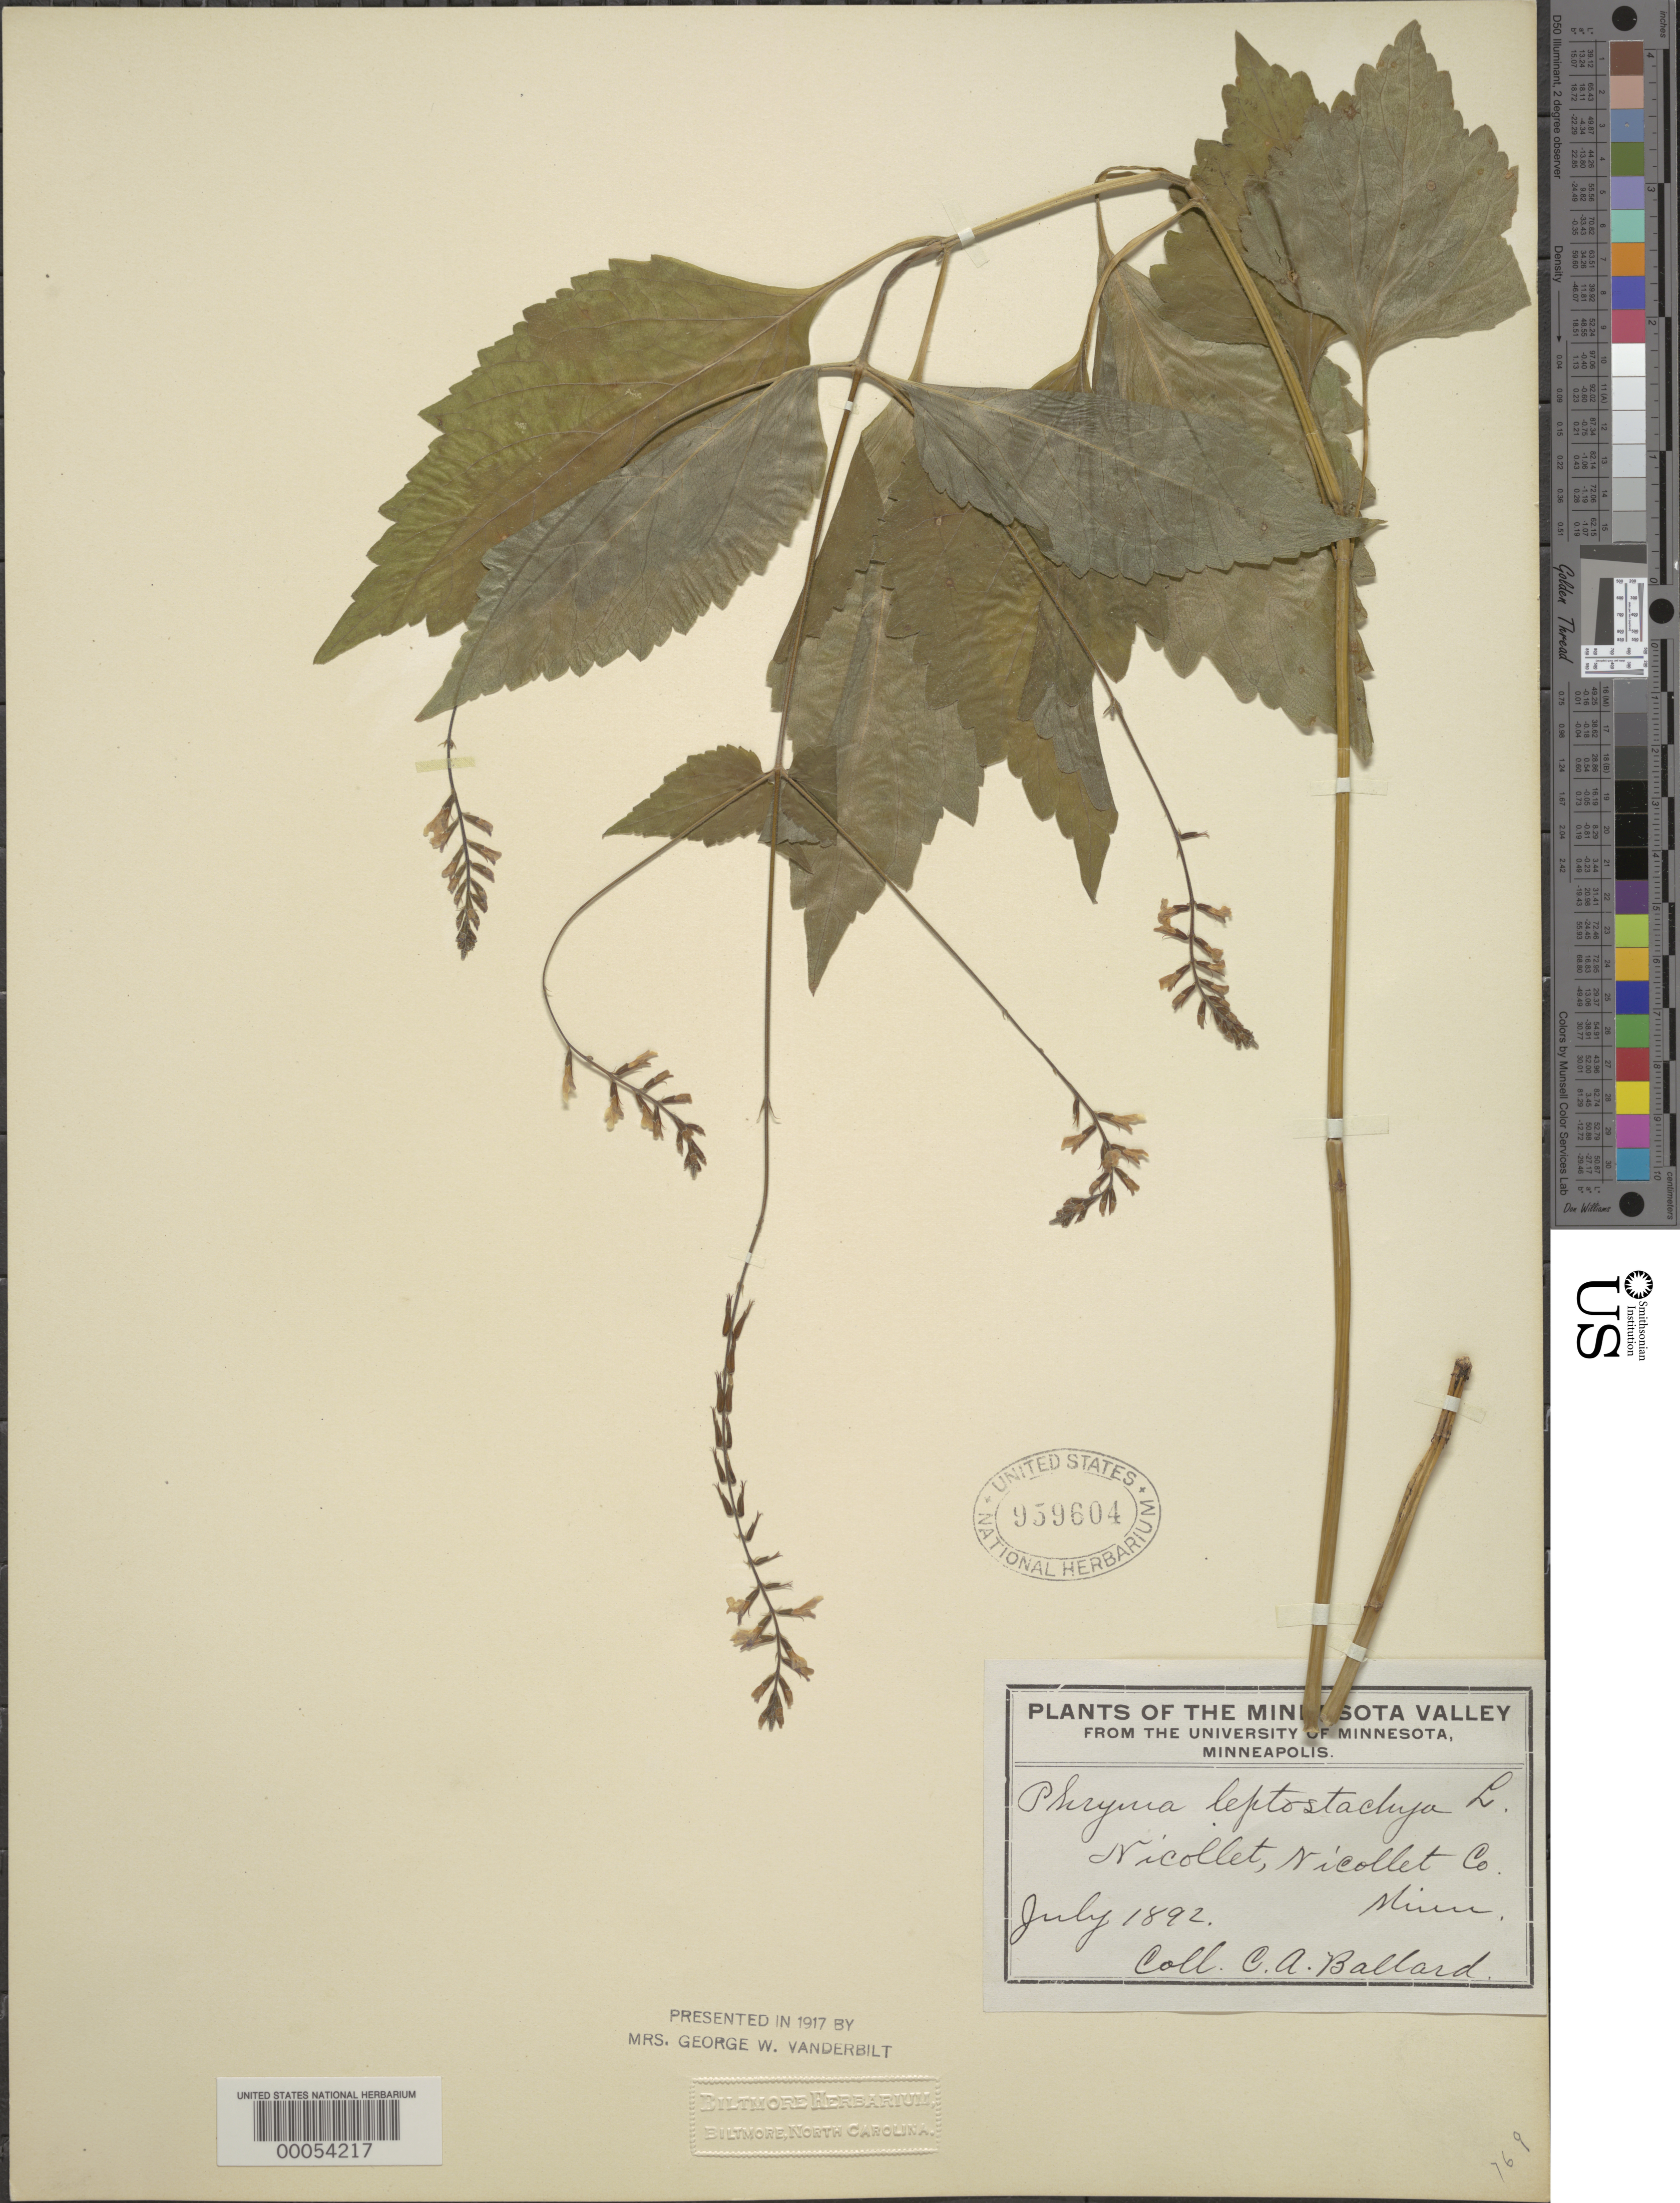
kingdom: Plantae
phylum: Tracheophyta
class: Magnoliopsida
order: Lamiales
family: Phrymaceae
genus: Phryma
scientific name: Phryma leptostachya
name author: L.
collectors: C. A. Ballard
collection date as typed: Jul 1892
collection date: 1892-07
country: United States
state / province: Minnesota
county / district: Nicollet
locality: Nicollet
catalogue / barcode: US 959604